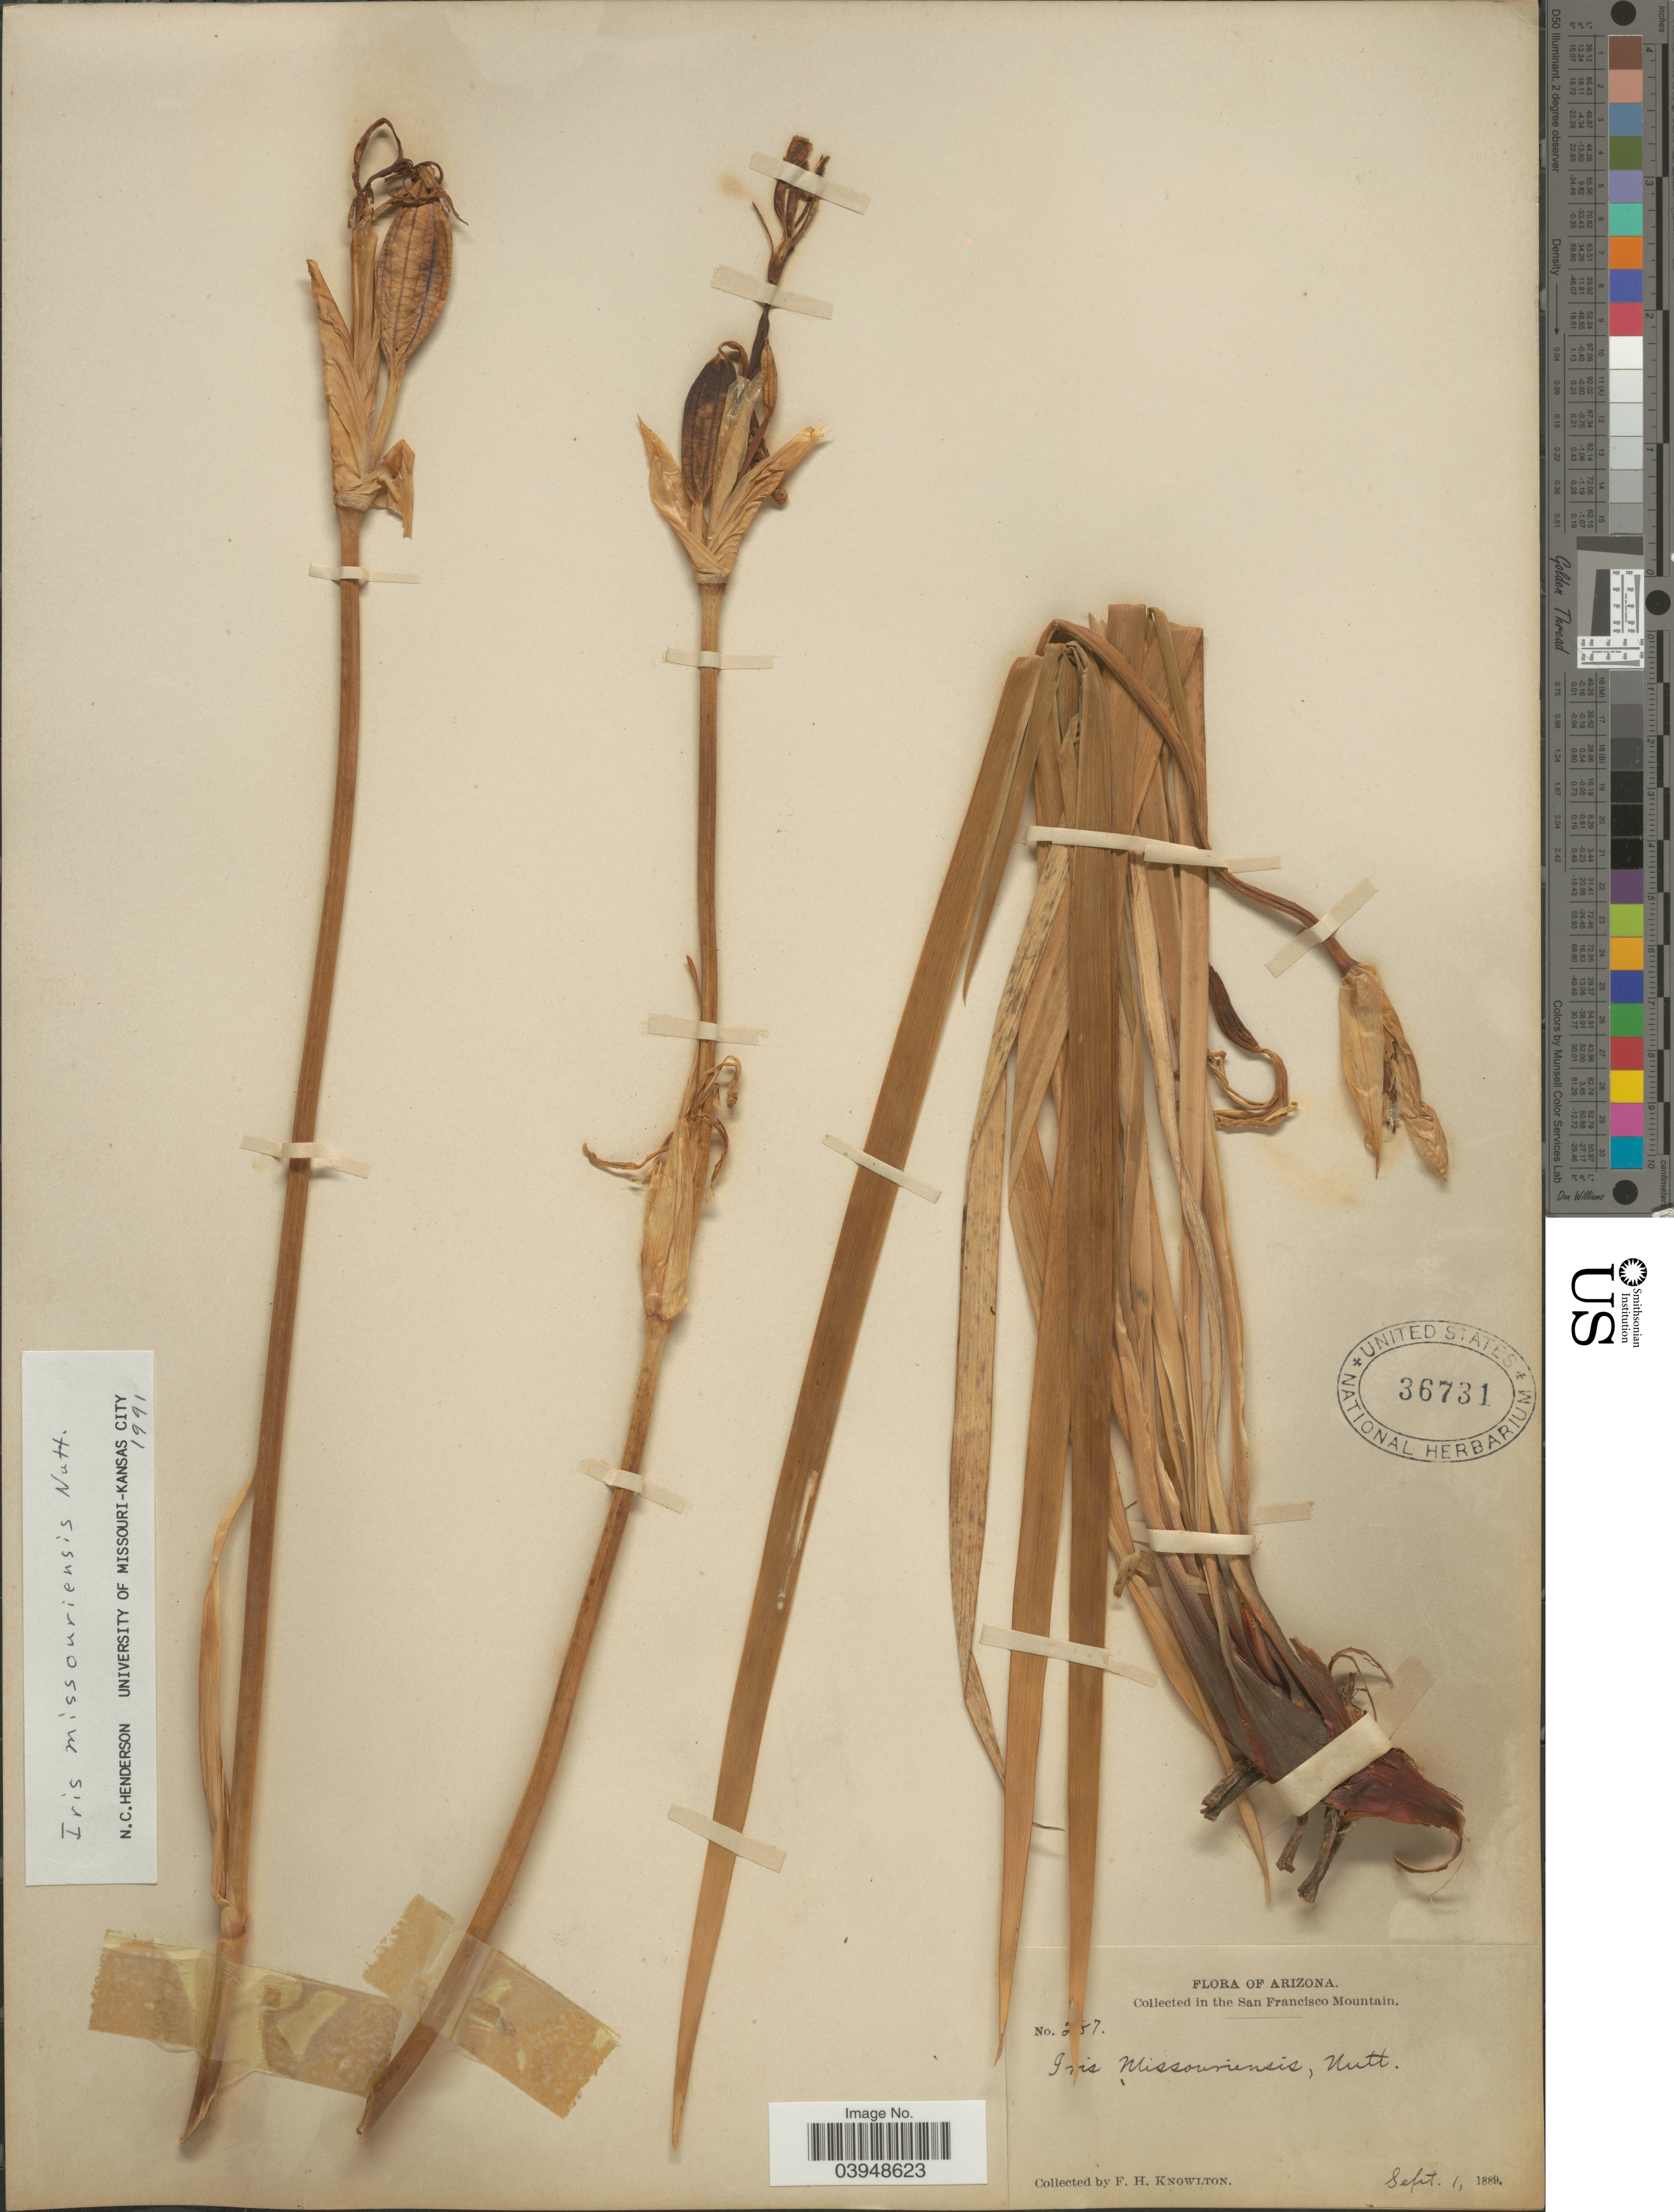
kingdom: Plantae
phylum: Tracheophyta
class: Liliopsida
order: Asparagales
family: Iridaceae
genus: Iris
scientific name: Iris missouriensis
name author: Nutt.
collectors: F. H. Knowlton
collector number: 287*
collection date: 1889-09-01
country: United States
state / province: Arizona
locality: In the San Francisco Mountain.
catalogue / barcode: US 36731